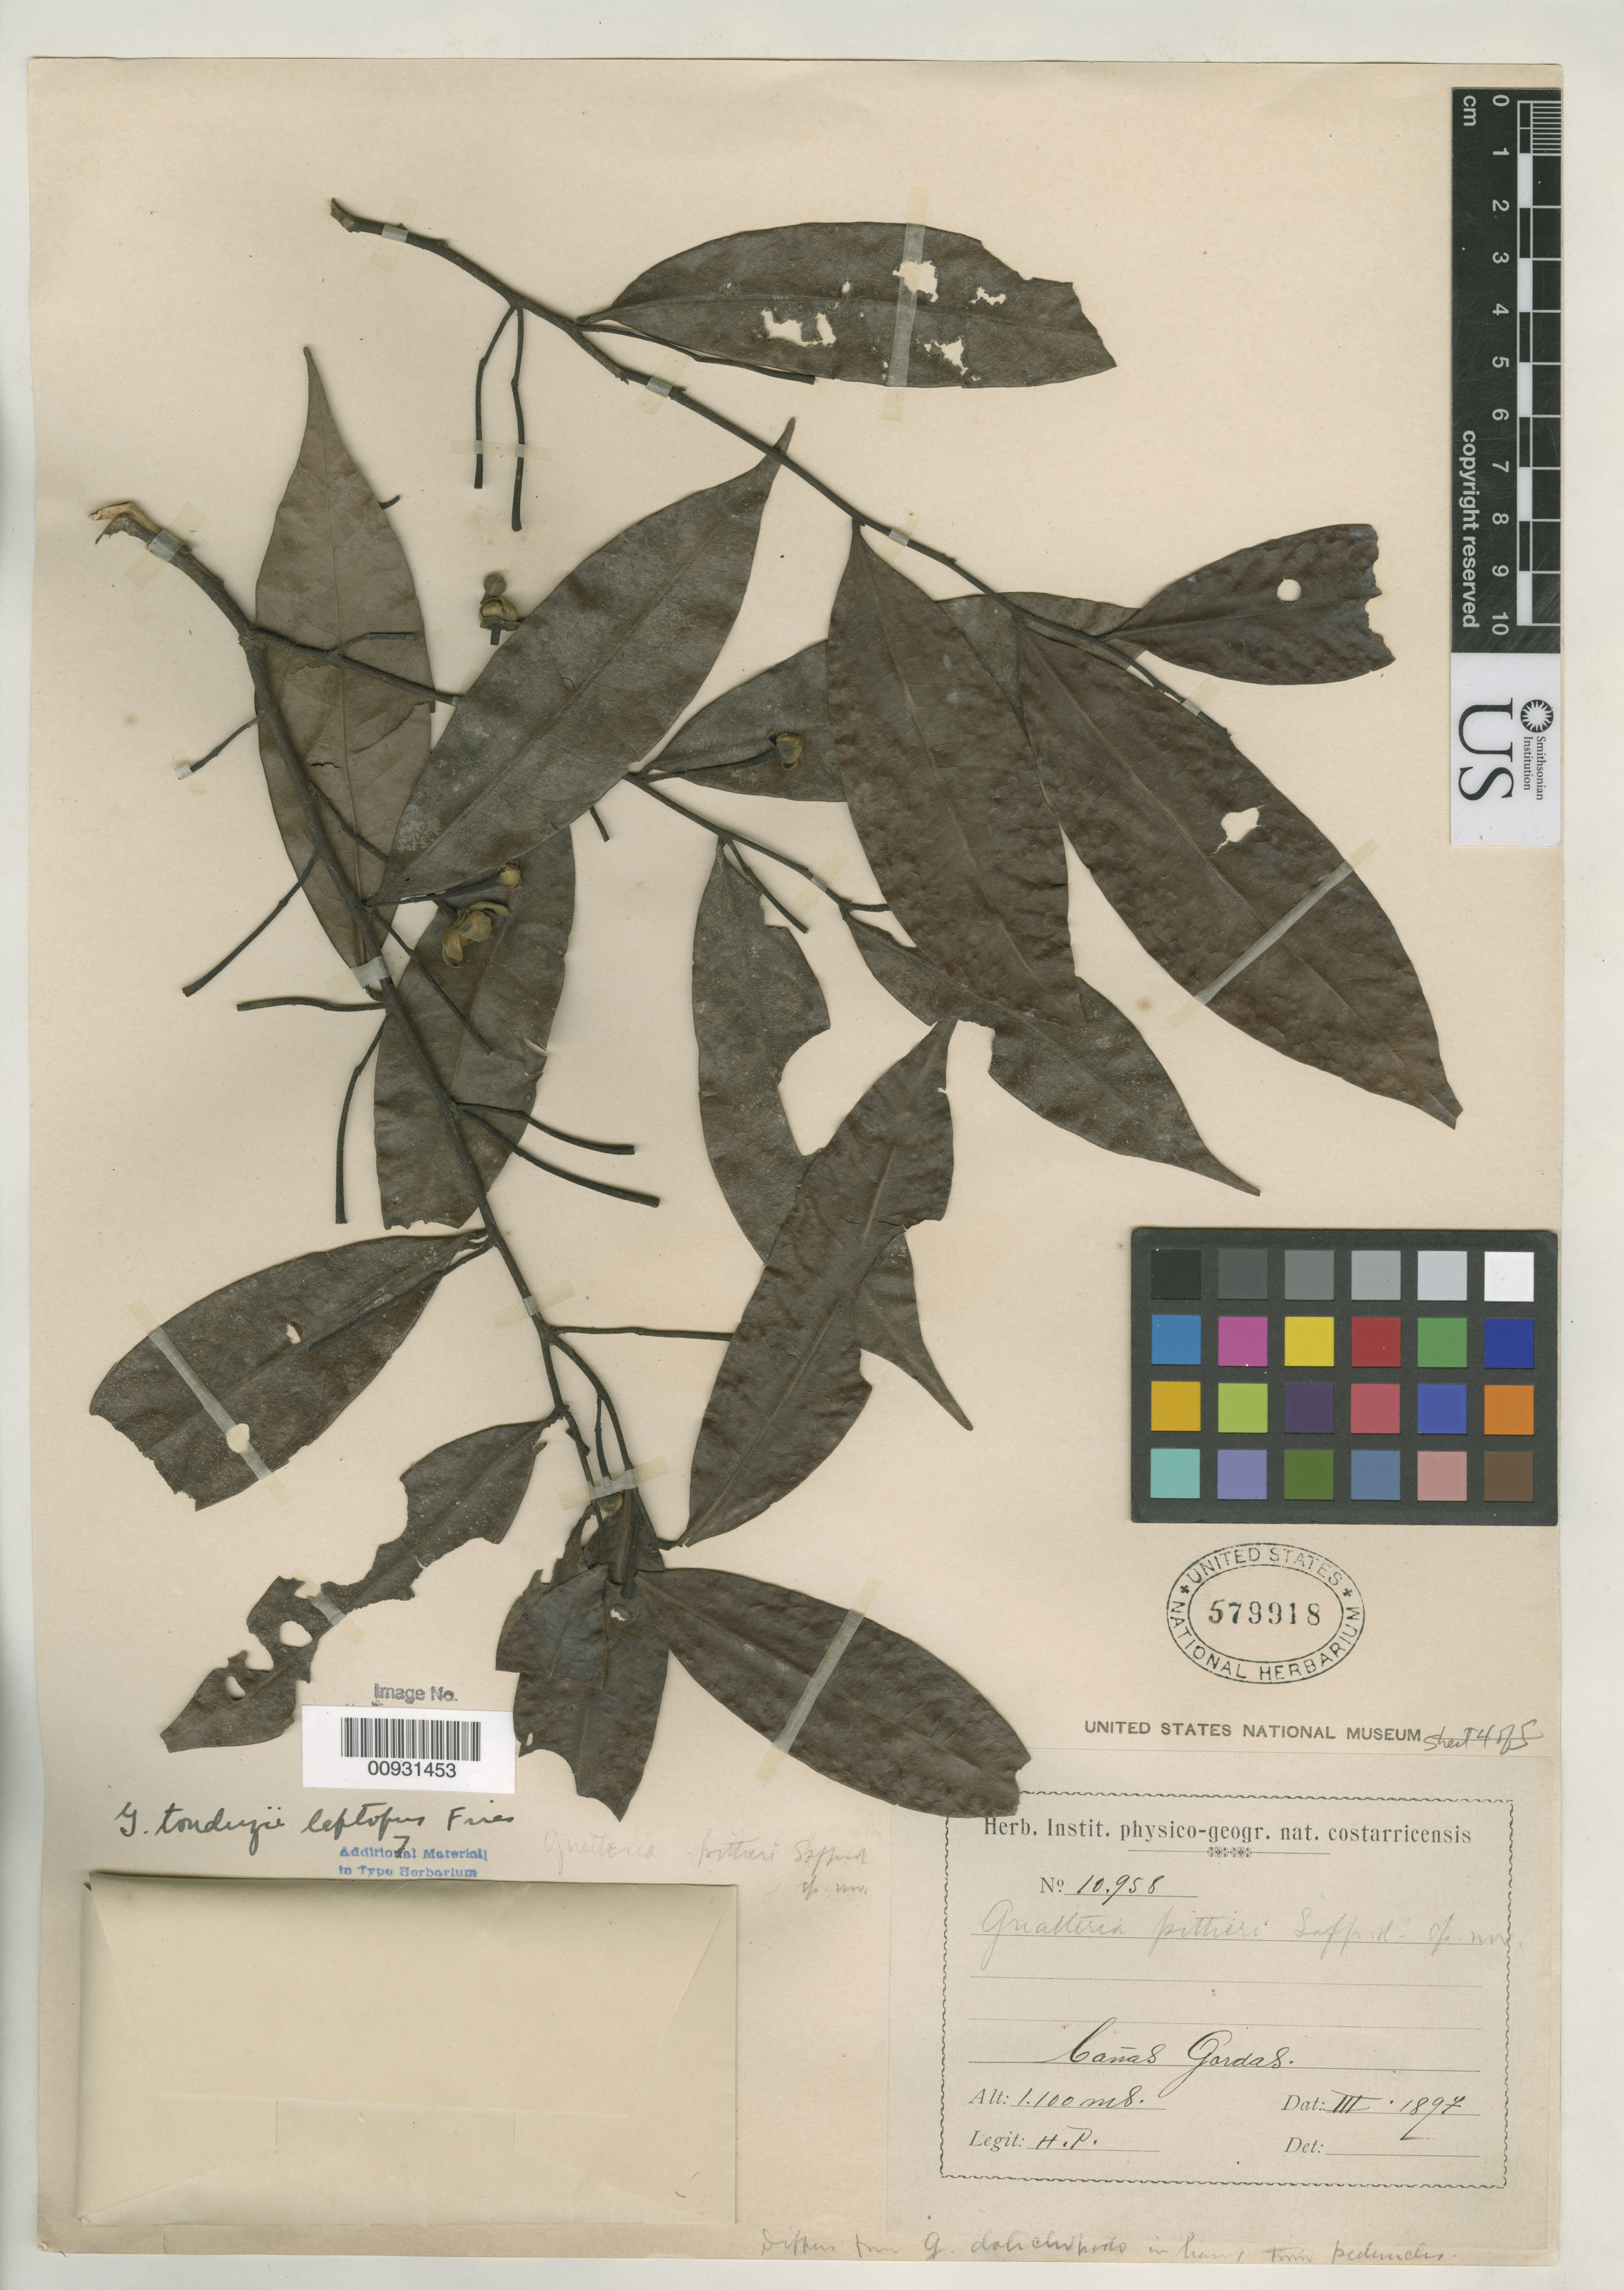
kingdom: Plantae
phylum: Tracheophyta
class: Magnoliopsida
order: Magnoliales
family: Annonaceae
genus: Guatteria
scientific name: Guatteria tonduzii var. leptopus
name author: R.E. Fr.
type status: Isotype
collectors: H. F. Pittier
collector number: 10958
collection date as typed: Mar 1897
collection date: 1897-03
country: Costa Rica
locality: Cañas Gordas.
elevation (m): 1100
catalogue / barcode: US 579918